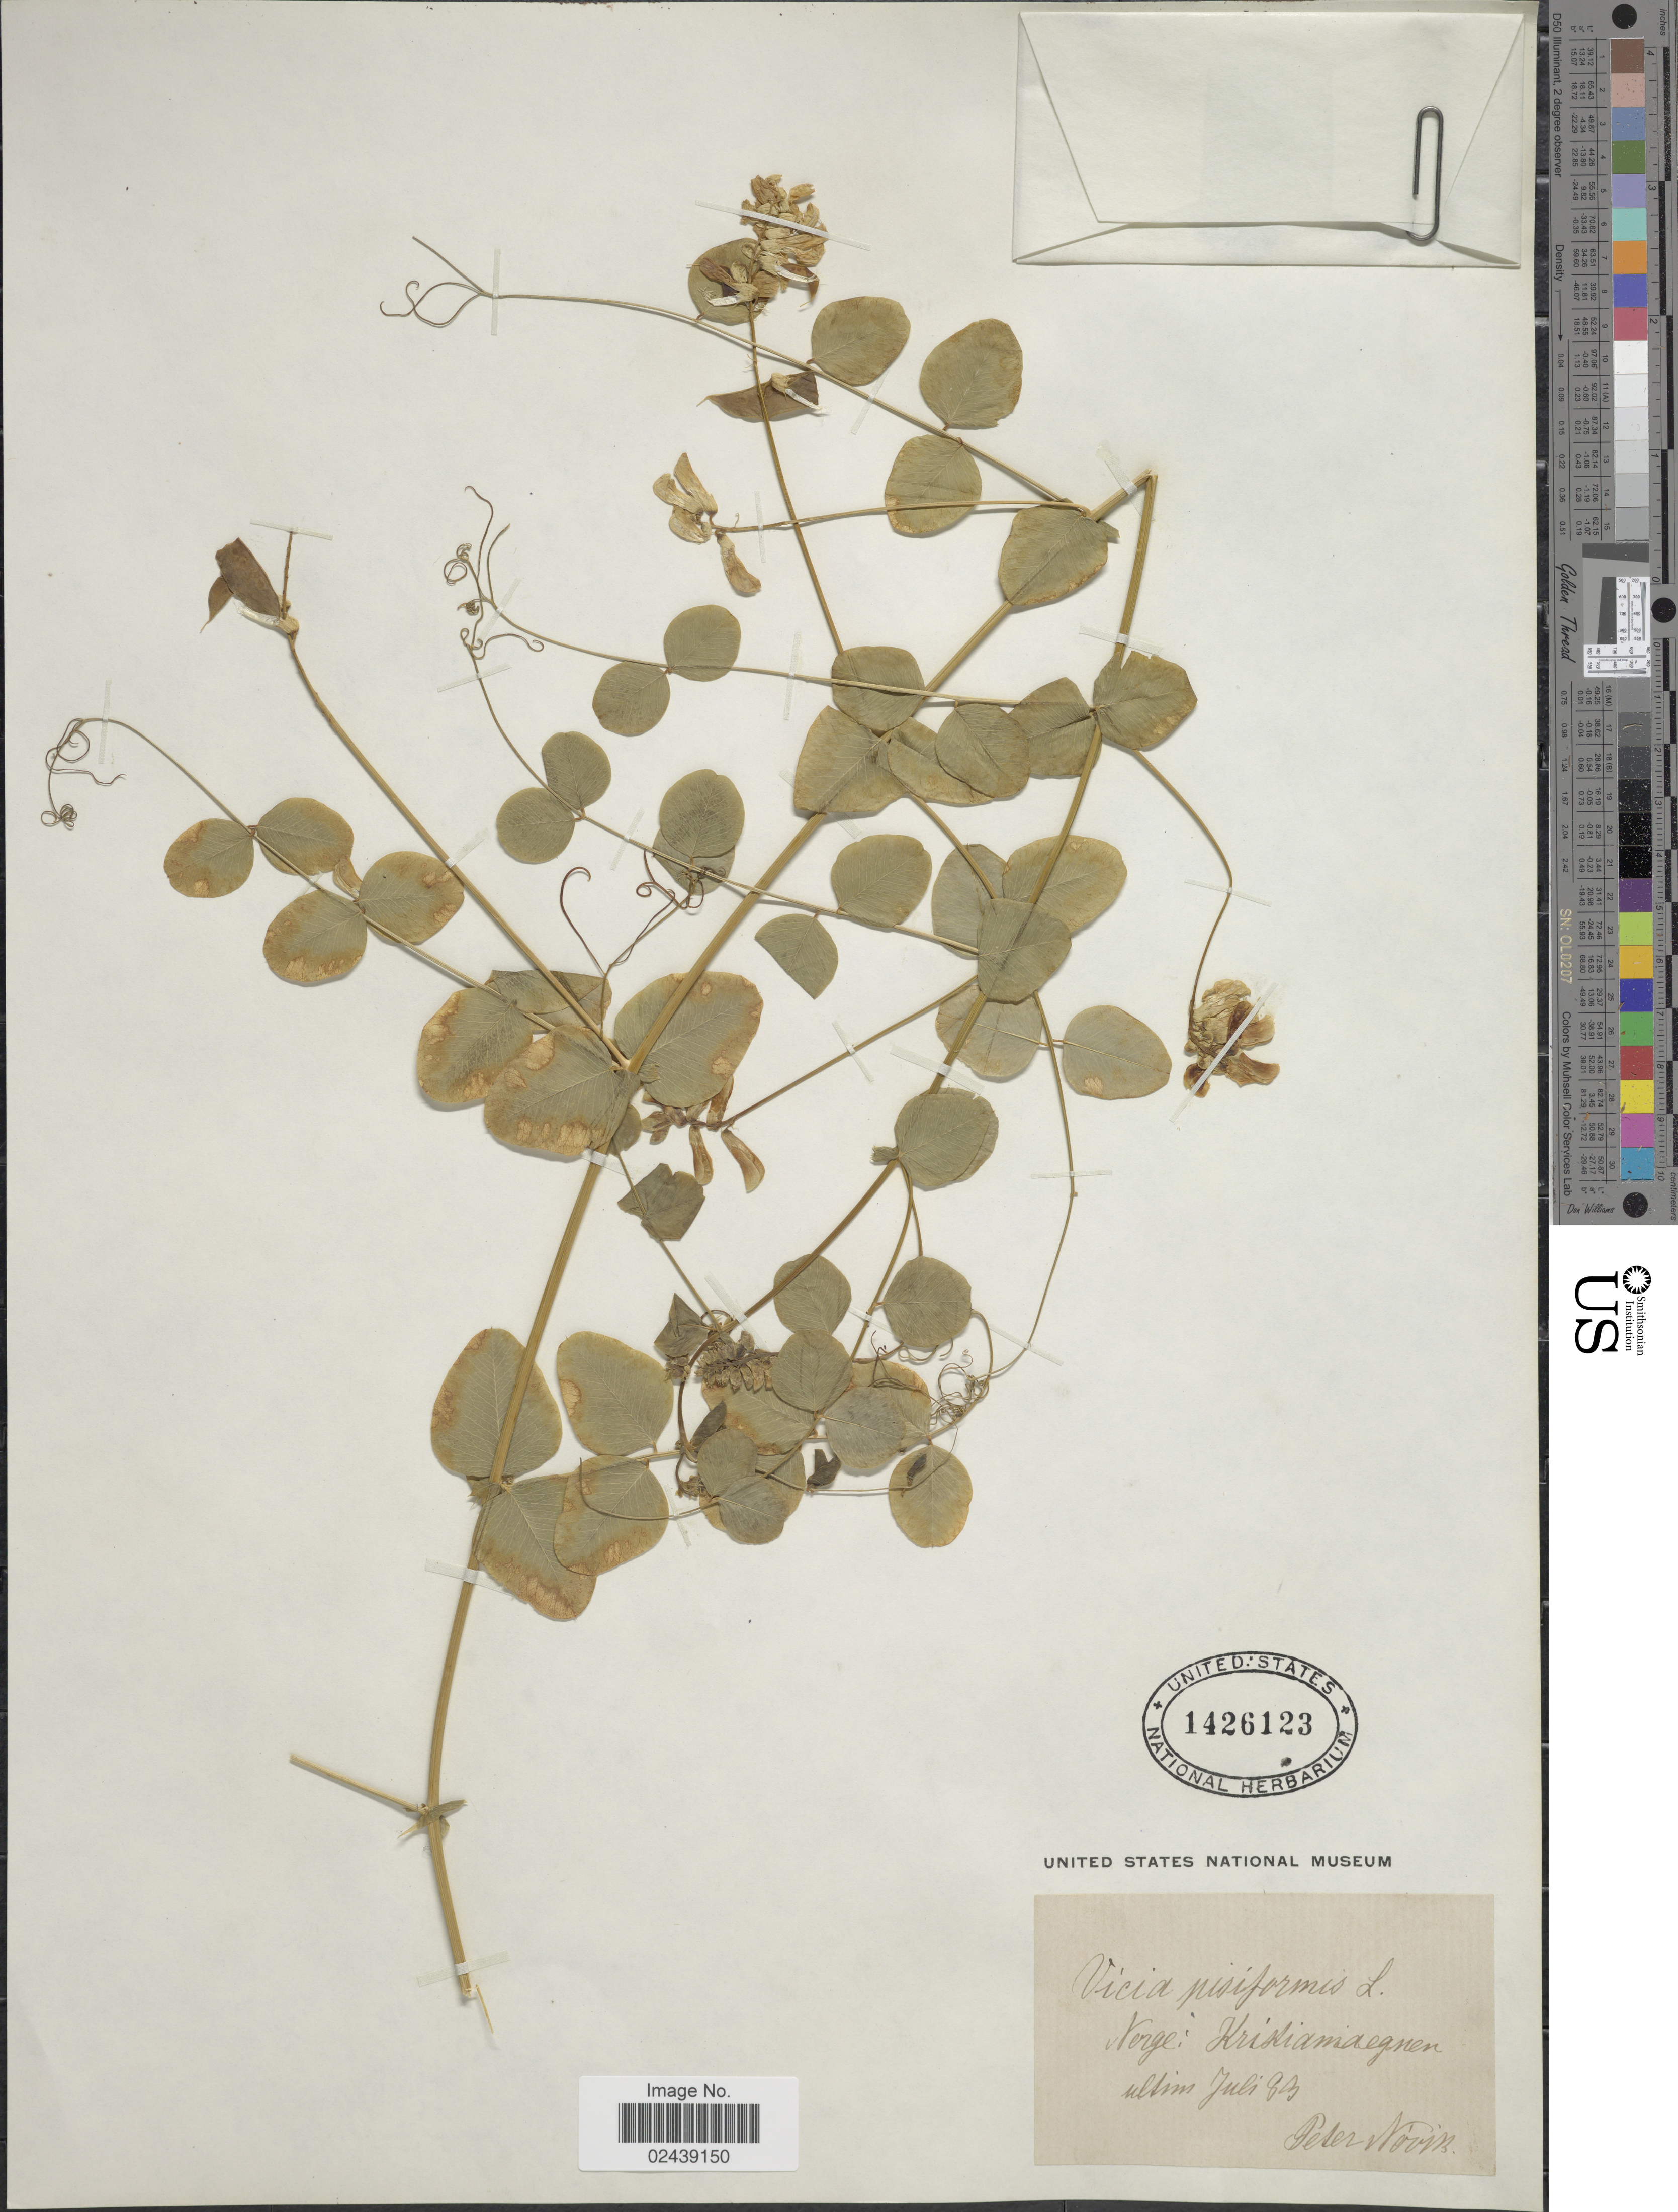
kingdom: Plantae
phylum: Tracheophyta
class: Magnoliopsida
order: Fabales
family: Fabaceae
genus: Vicia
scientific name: Vicia pisiformis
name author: L.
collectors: P. Novik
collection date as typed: Transcribed d/m/y: /7/83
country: Norway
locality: Norge: Kristianiaegnen.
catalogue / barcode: US 1426123